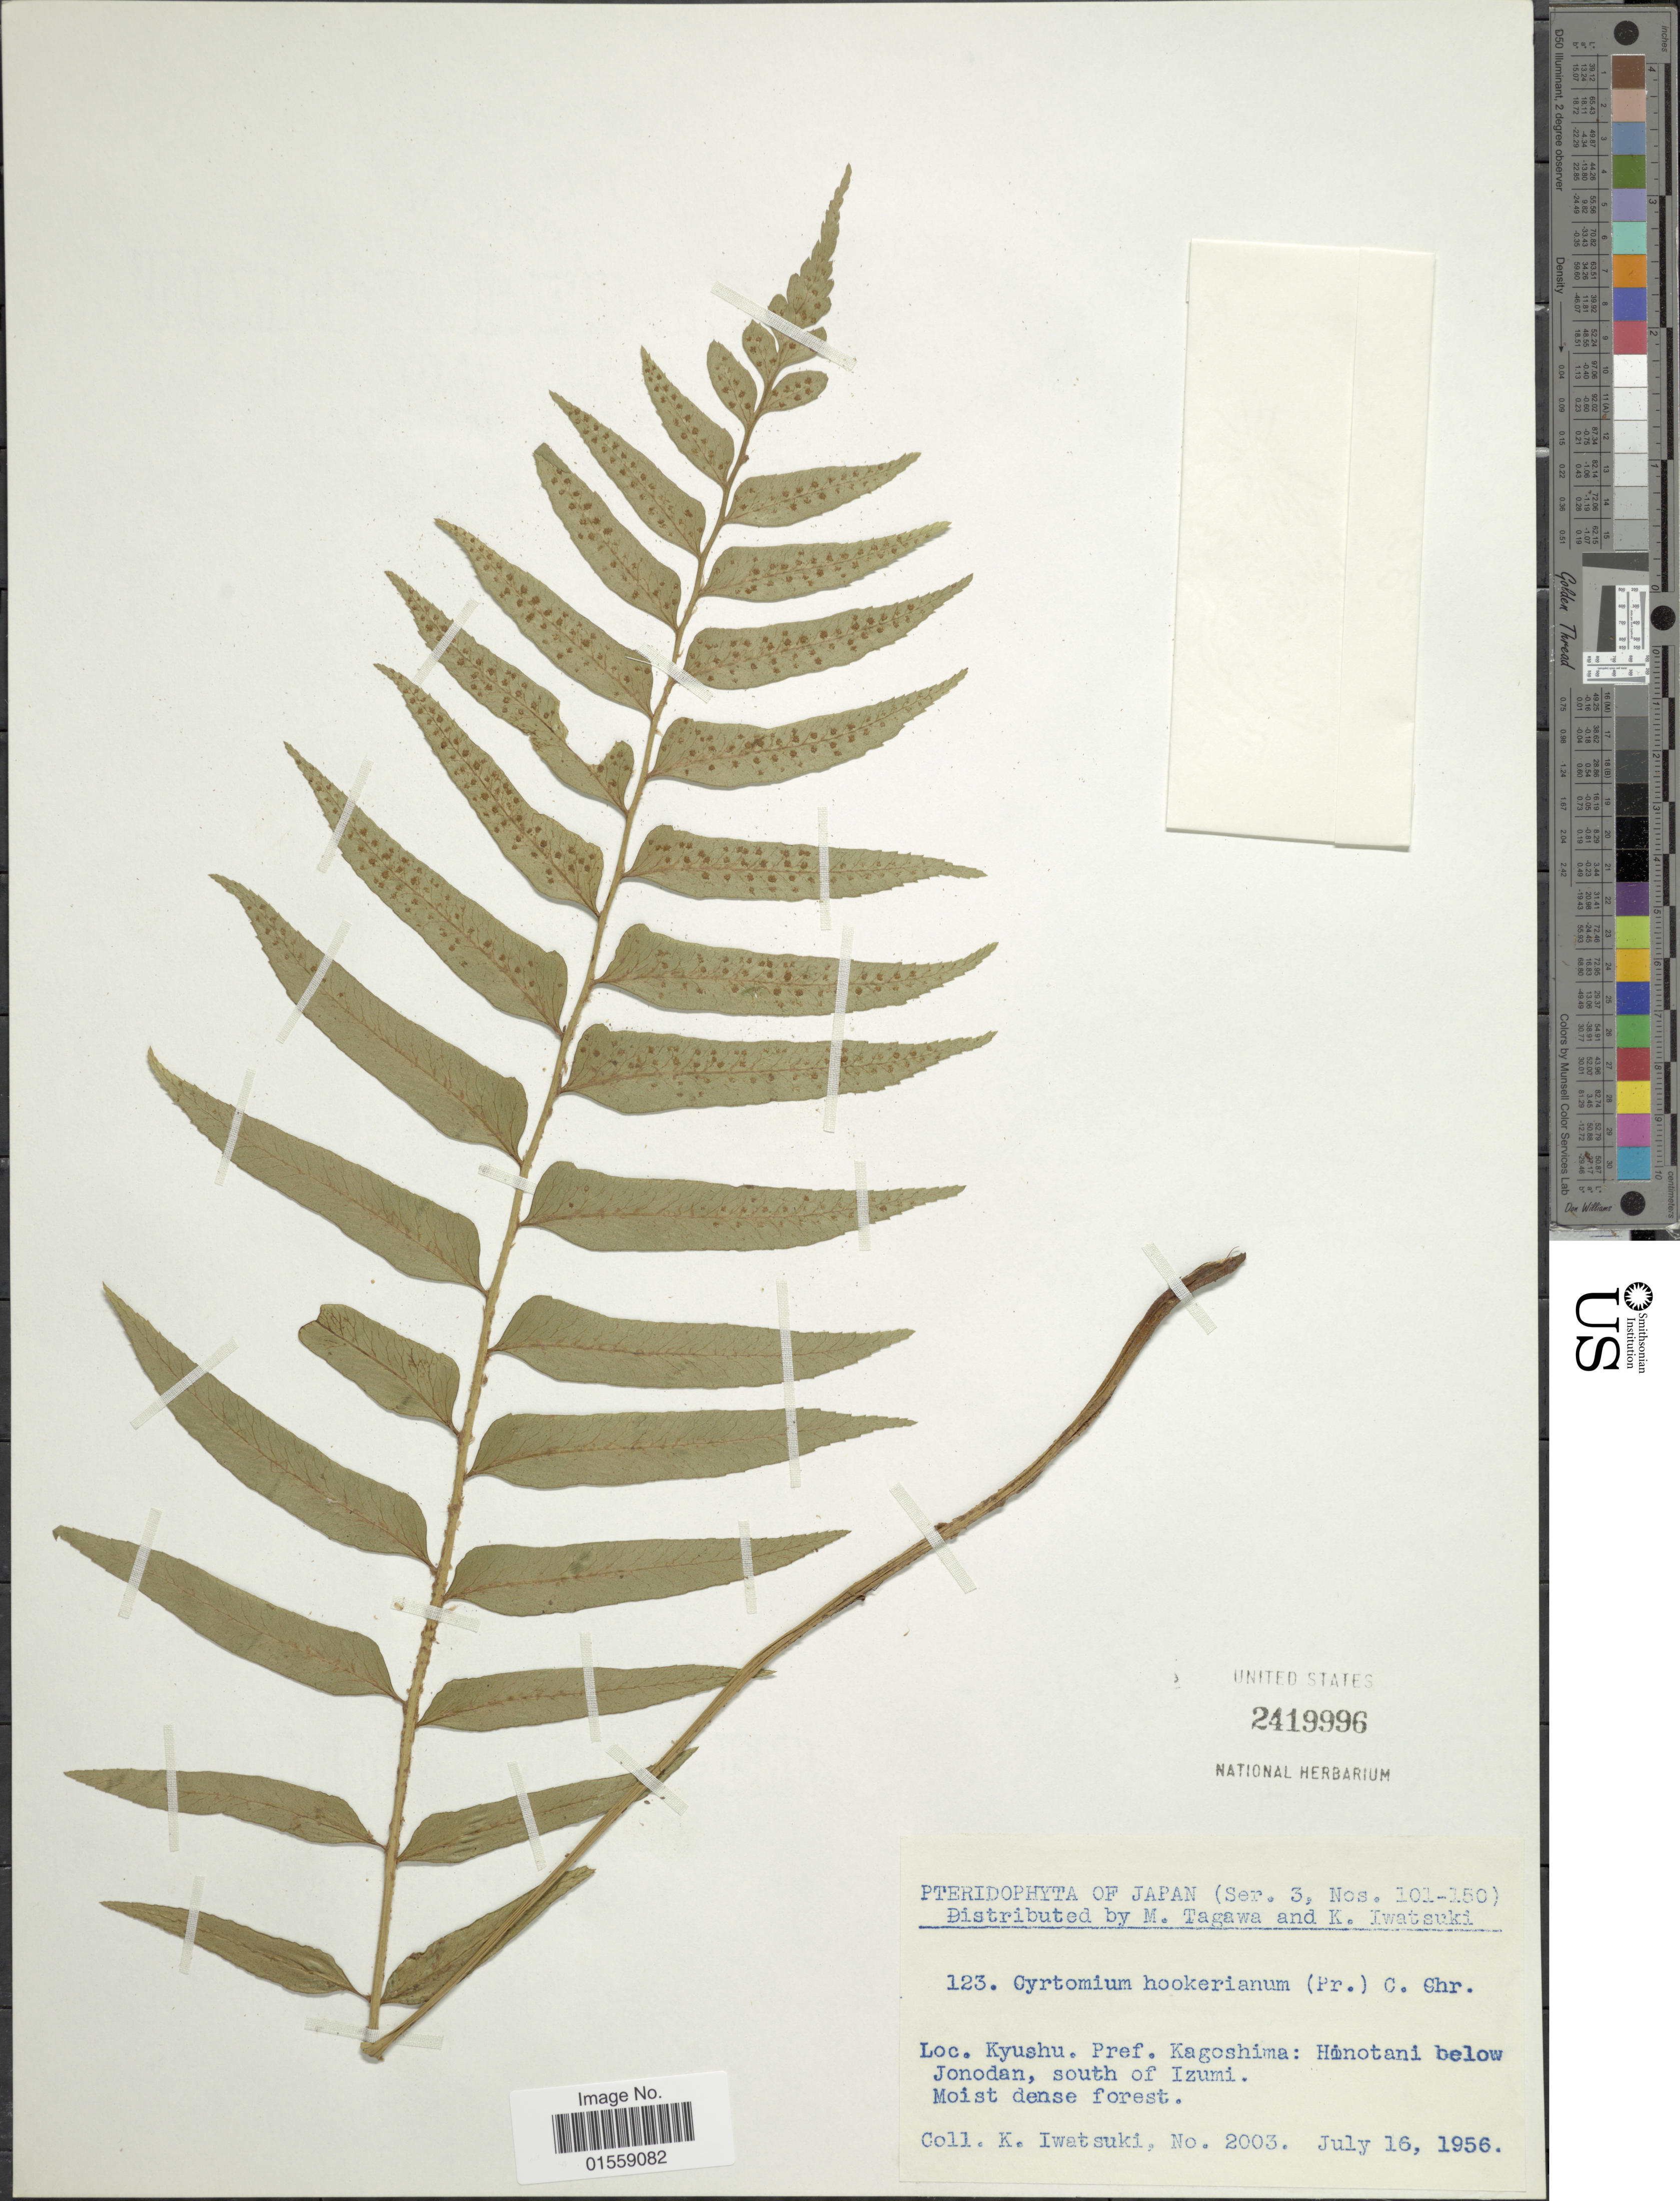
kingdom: Plantae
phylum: Tracheophyta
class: Polypodiopsida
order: Polypodiales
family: Dryopteridaceae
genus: Polystichum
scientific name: Polystichum hookerianum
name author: (C. Presl) C. Chr.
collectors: K. Iwatsuki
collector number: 2003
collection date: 1956-07-16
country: Japan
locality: Kyushu, Pref. Kagoshima: Honotani below Jonodan, south of Izumi.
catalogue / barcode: US 2419996